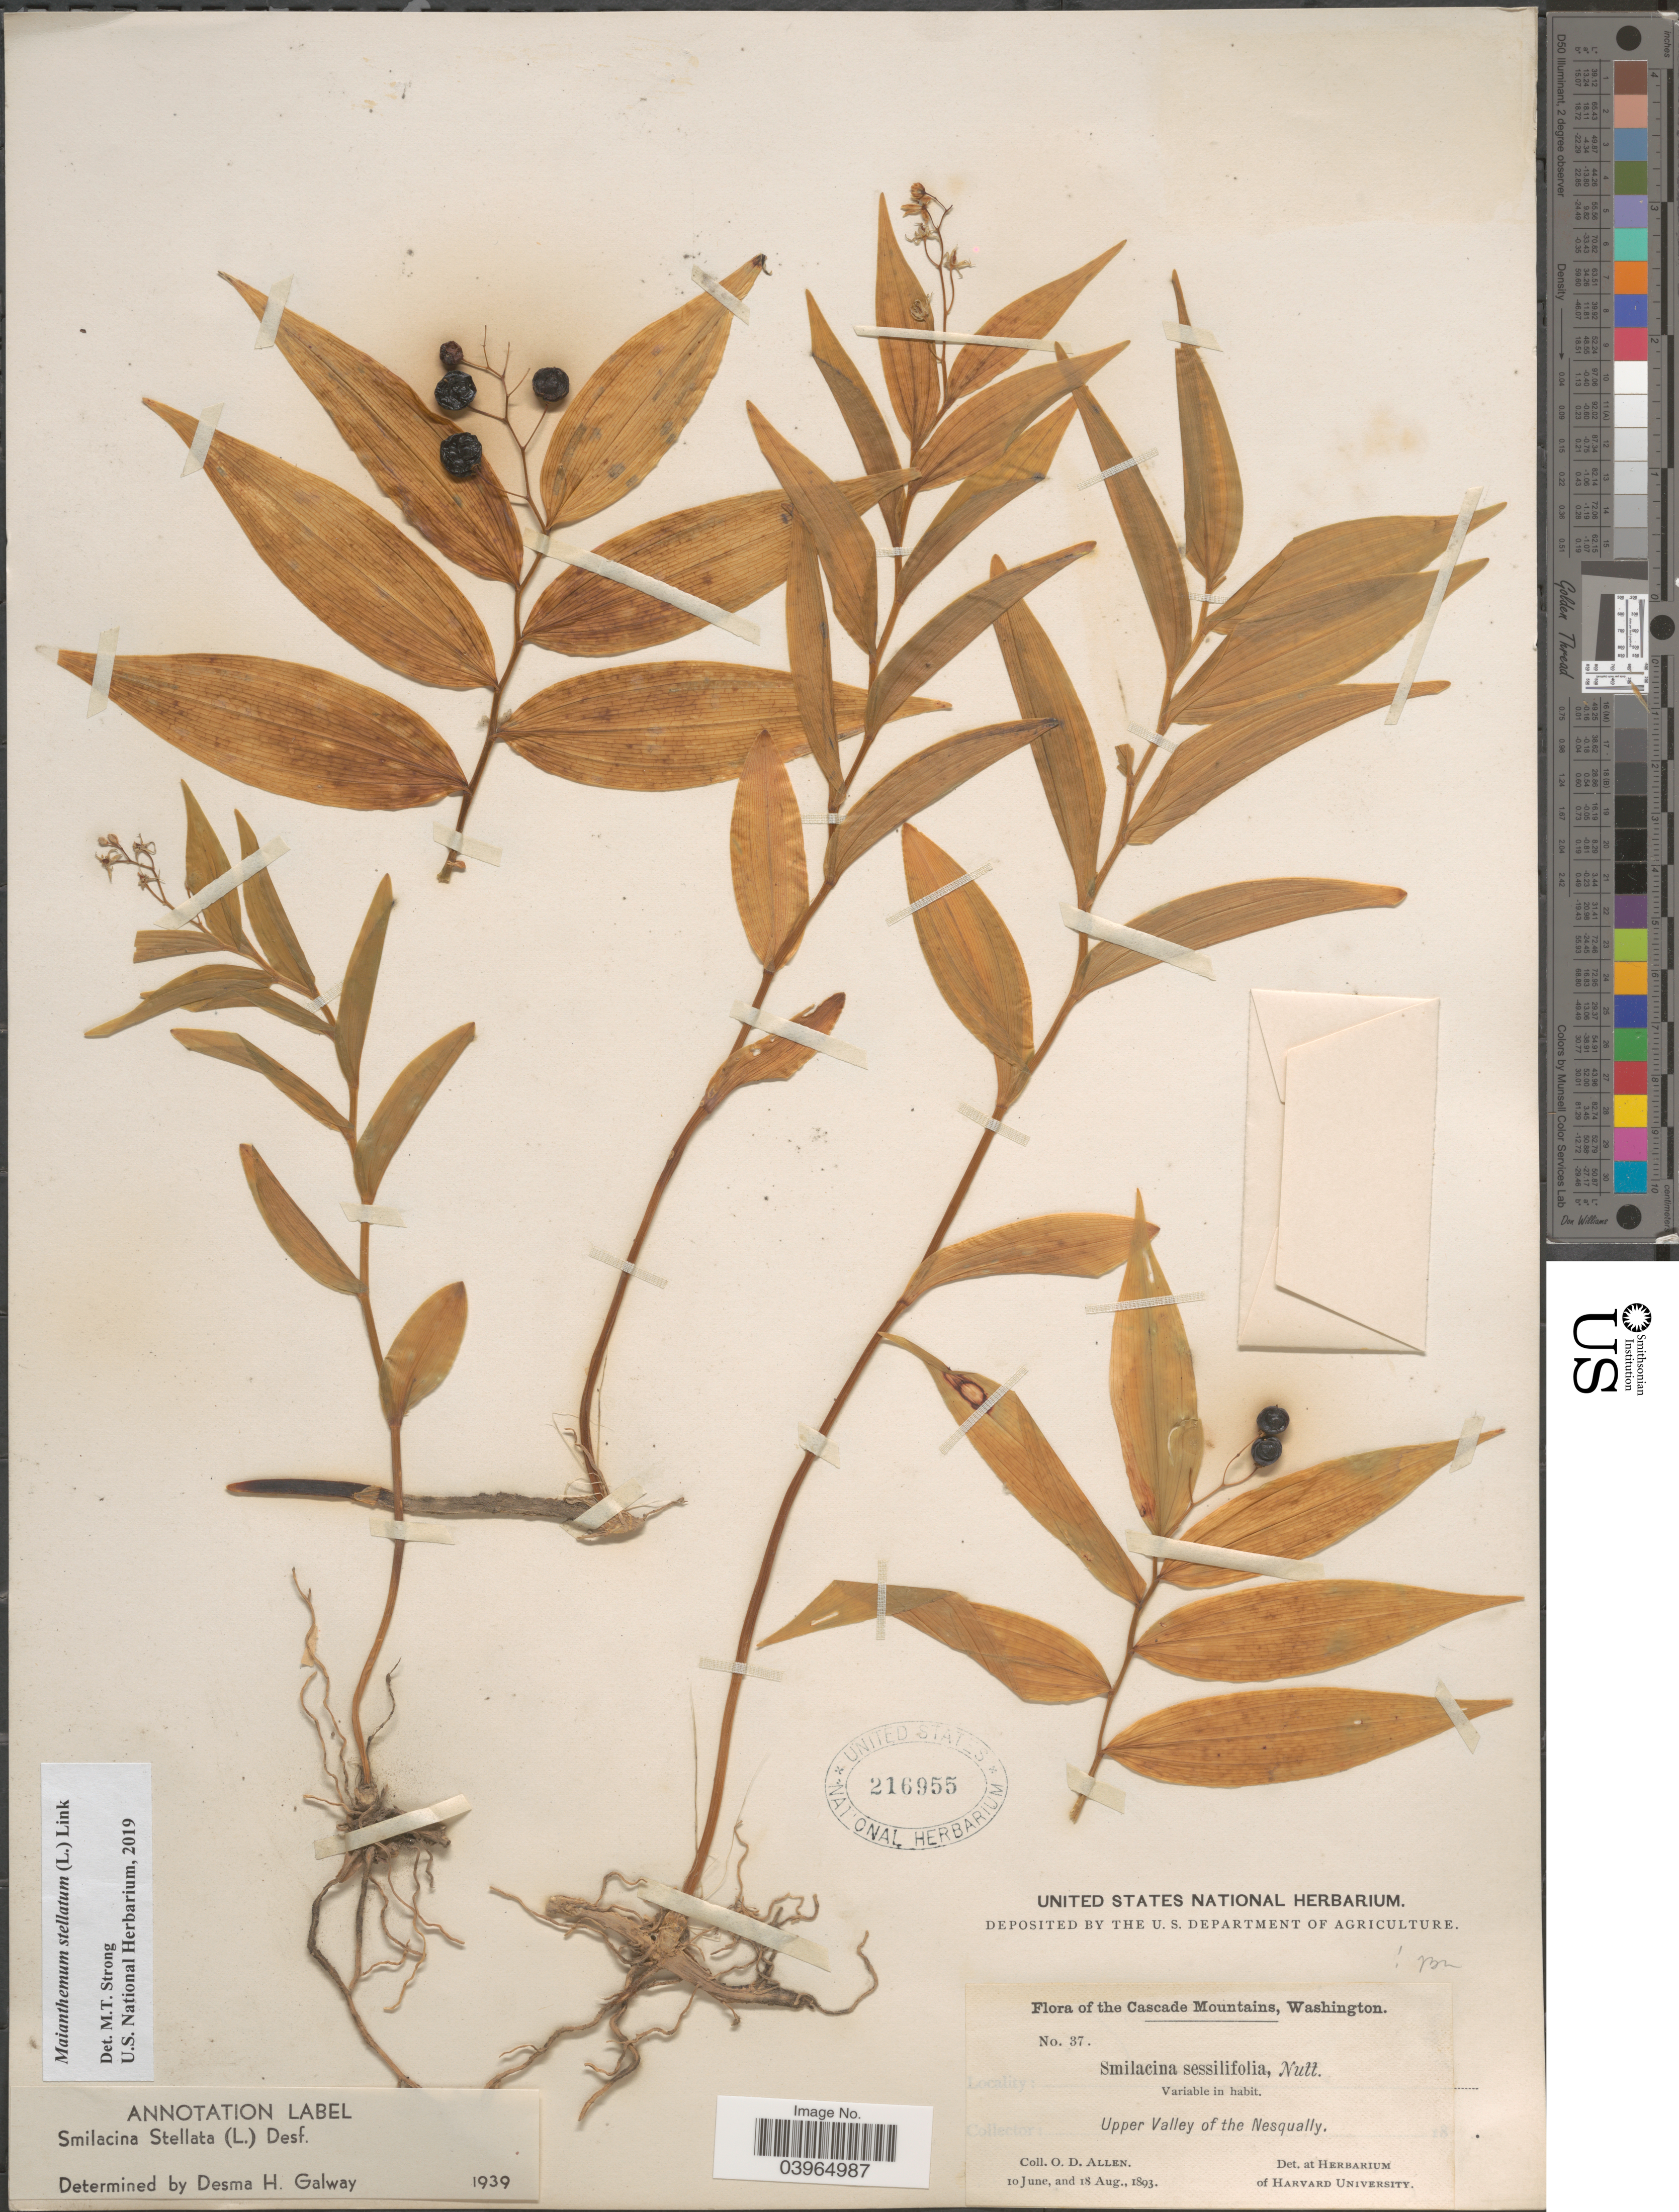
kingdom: Plantae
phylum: Tracheophyta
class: Liliopsida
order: Asparagales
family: Asparagaceae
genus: Maianthemum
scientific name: Maianthemum stellatum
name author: (L.) Link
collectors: O. D. Allen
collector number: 37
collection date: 1893-06-10/1893-08-18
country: United States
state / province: Washington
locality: Cascade Mountains. Upper Valley of the Nesqually.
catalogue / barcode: US 216955